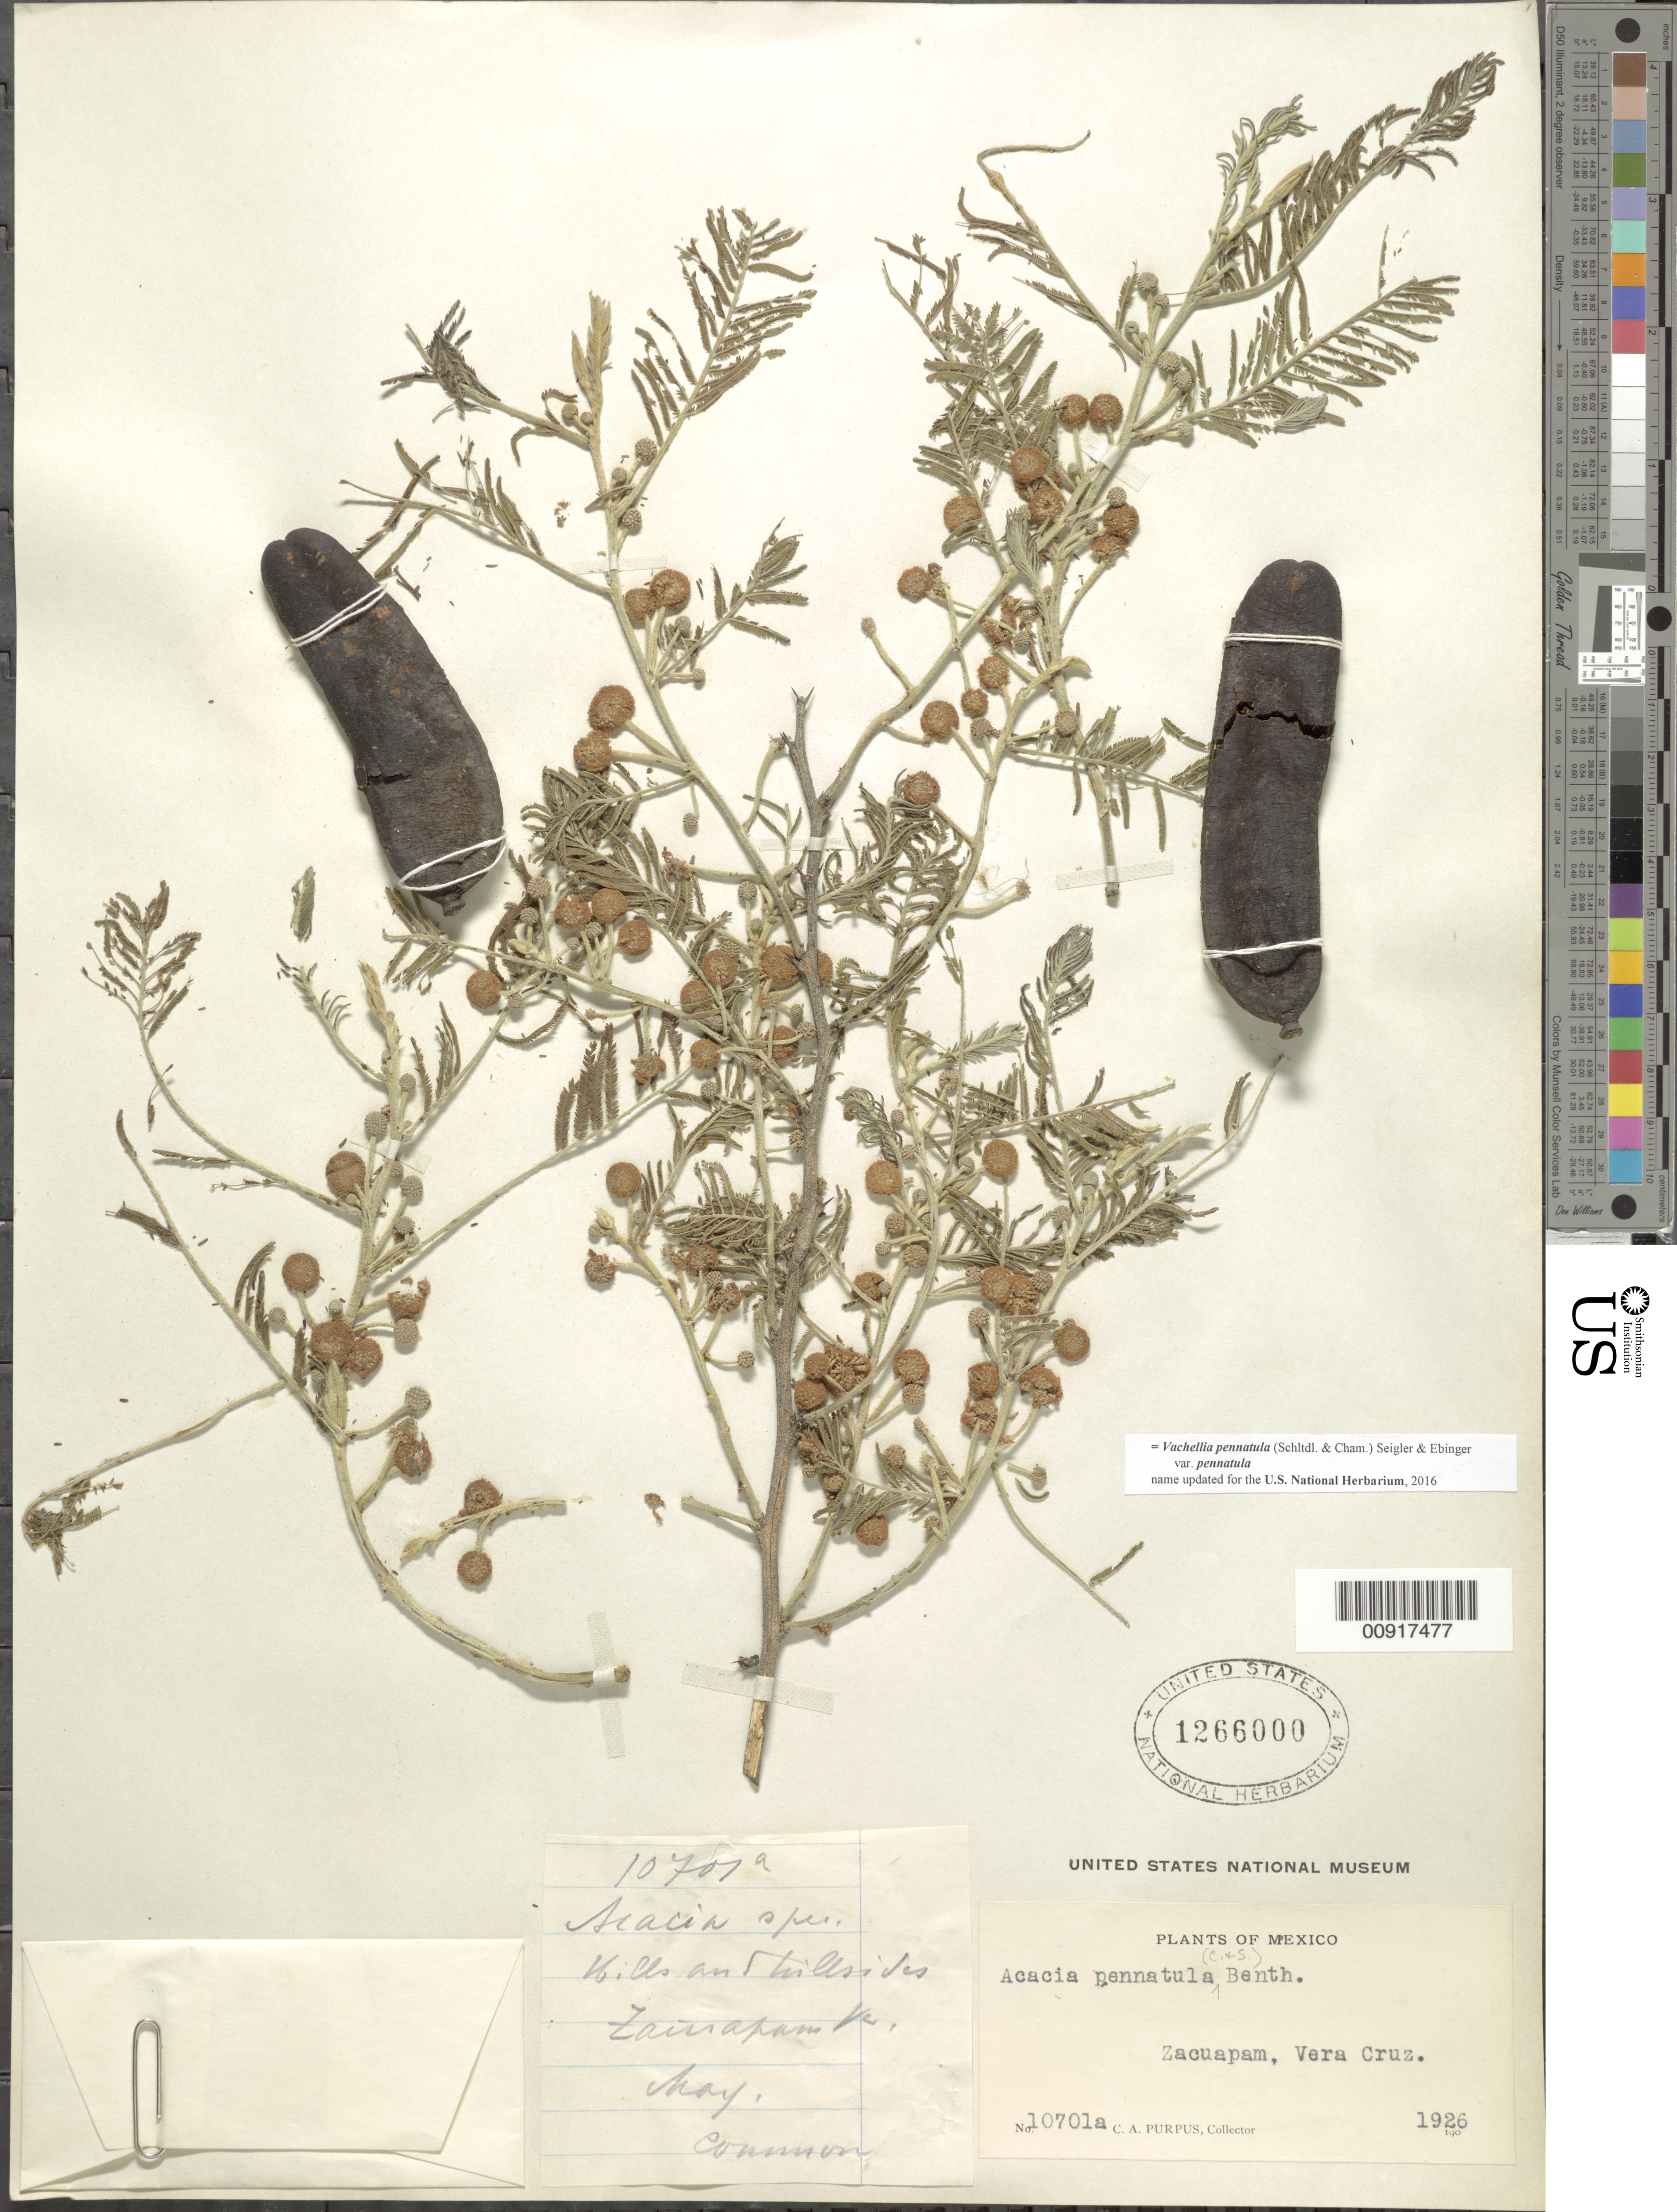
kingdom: Plantae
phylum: Tracheophyta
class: Magnoliopsida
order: Fabales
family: Fabaceae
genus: Vachellia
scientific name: Vachellia pennatula var. pennatula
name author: (Schltdl. & Cham.) Seigler & Ebinger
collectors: C. A. Purpus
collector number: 10701 a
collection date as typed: May 1926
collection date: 1926-05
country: Mexico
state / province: Veracruz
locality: Zacuapam, Veracruz.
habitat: Hills and hillsides.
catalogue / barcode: US 1266000